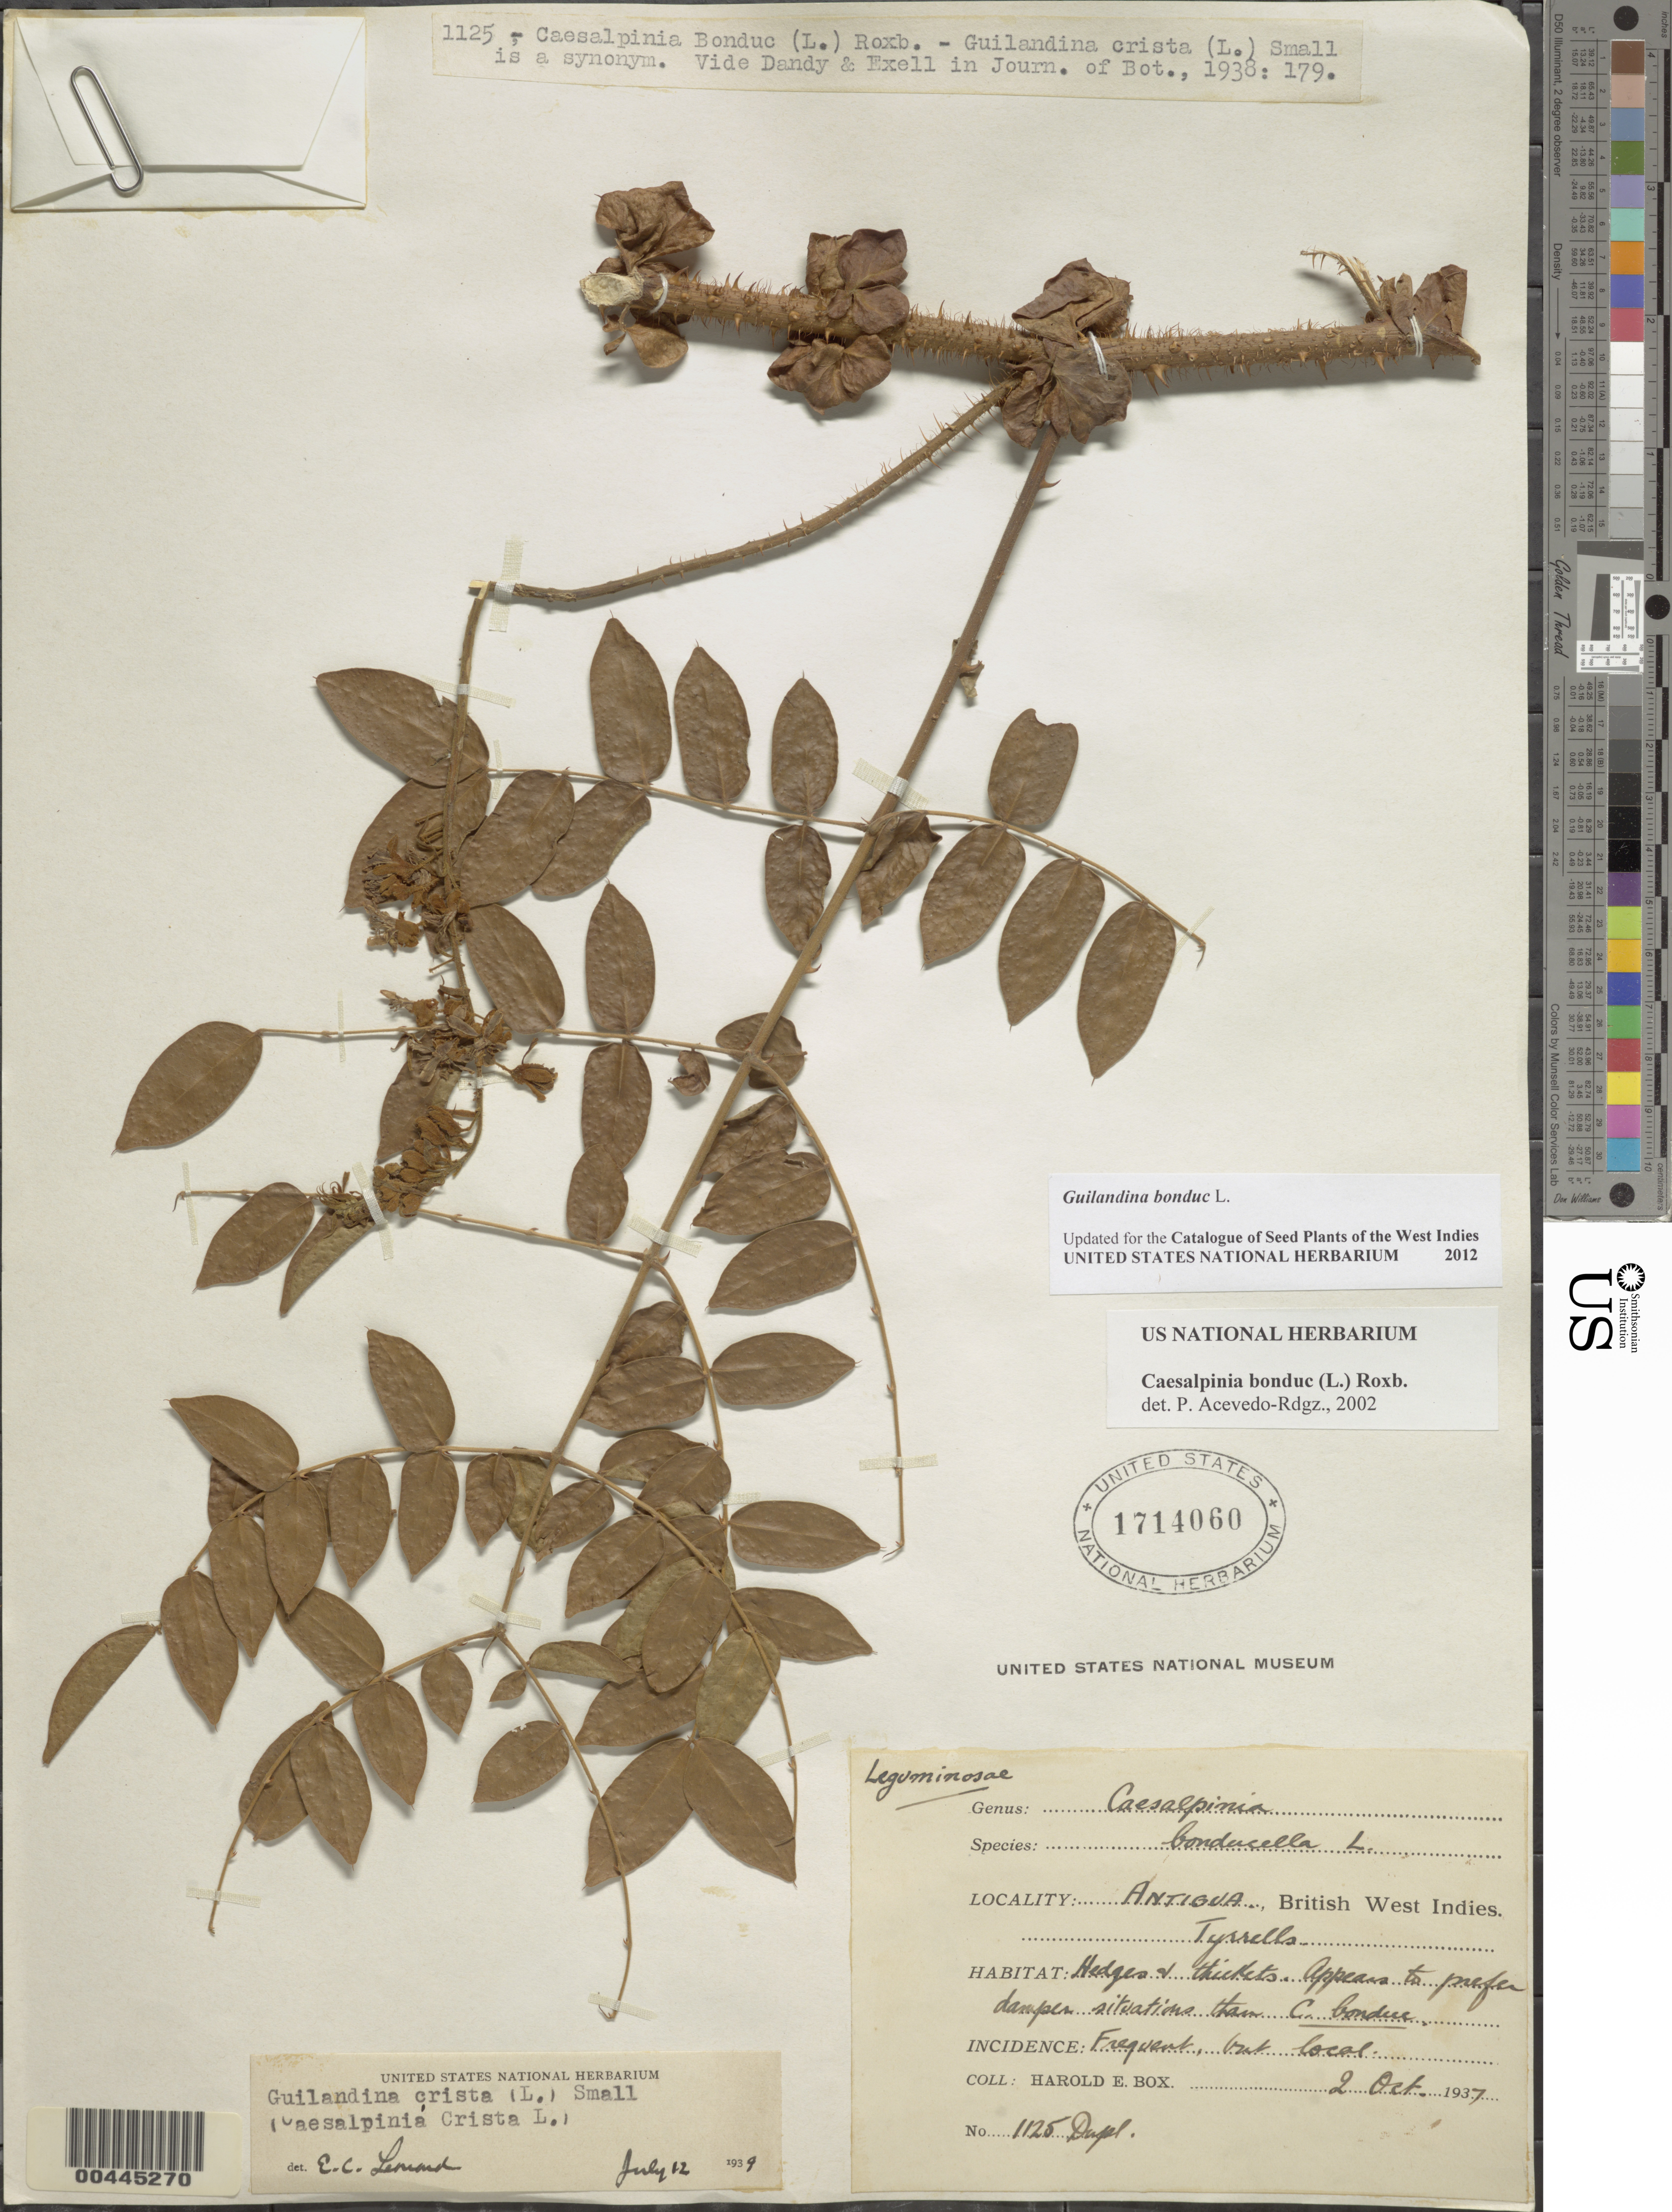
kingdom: Plantae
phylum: Tracheophyta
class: Magnoliopsida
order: Fabales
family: Fabaceae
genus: Guilandina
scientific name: Guilandina bonduc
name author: L.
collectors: H. E. Box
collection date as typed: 02 Oct 1937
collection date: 1937-10-02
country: Antigua and Barbuda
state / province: Saint Paul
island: Antigua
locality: Tyrrells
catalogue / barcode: US 1714060